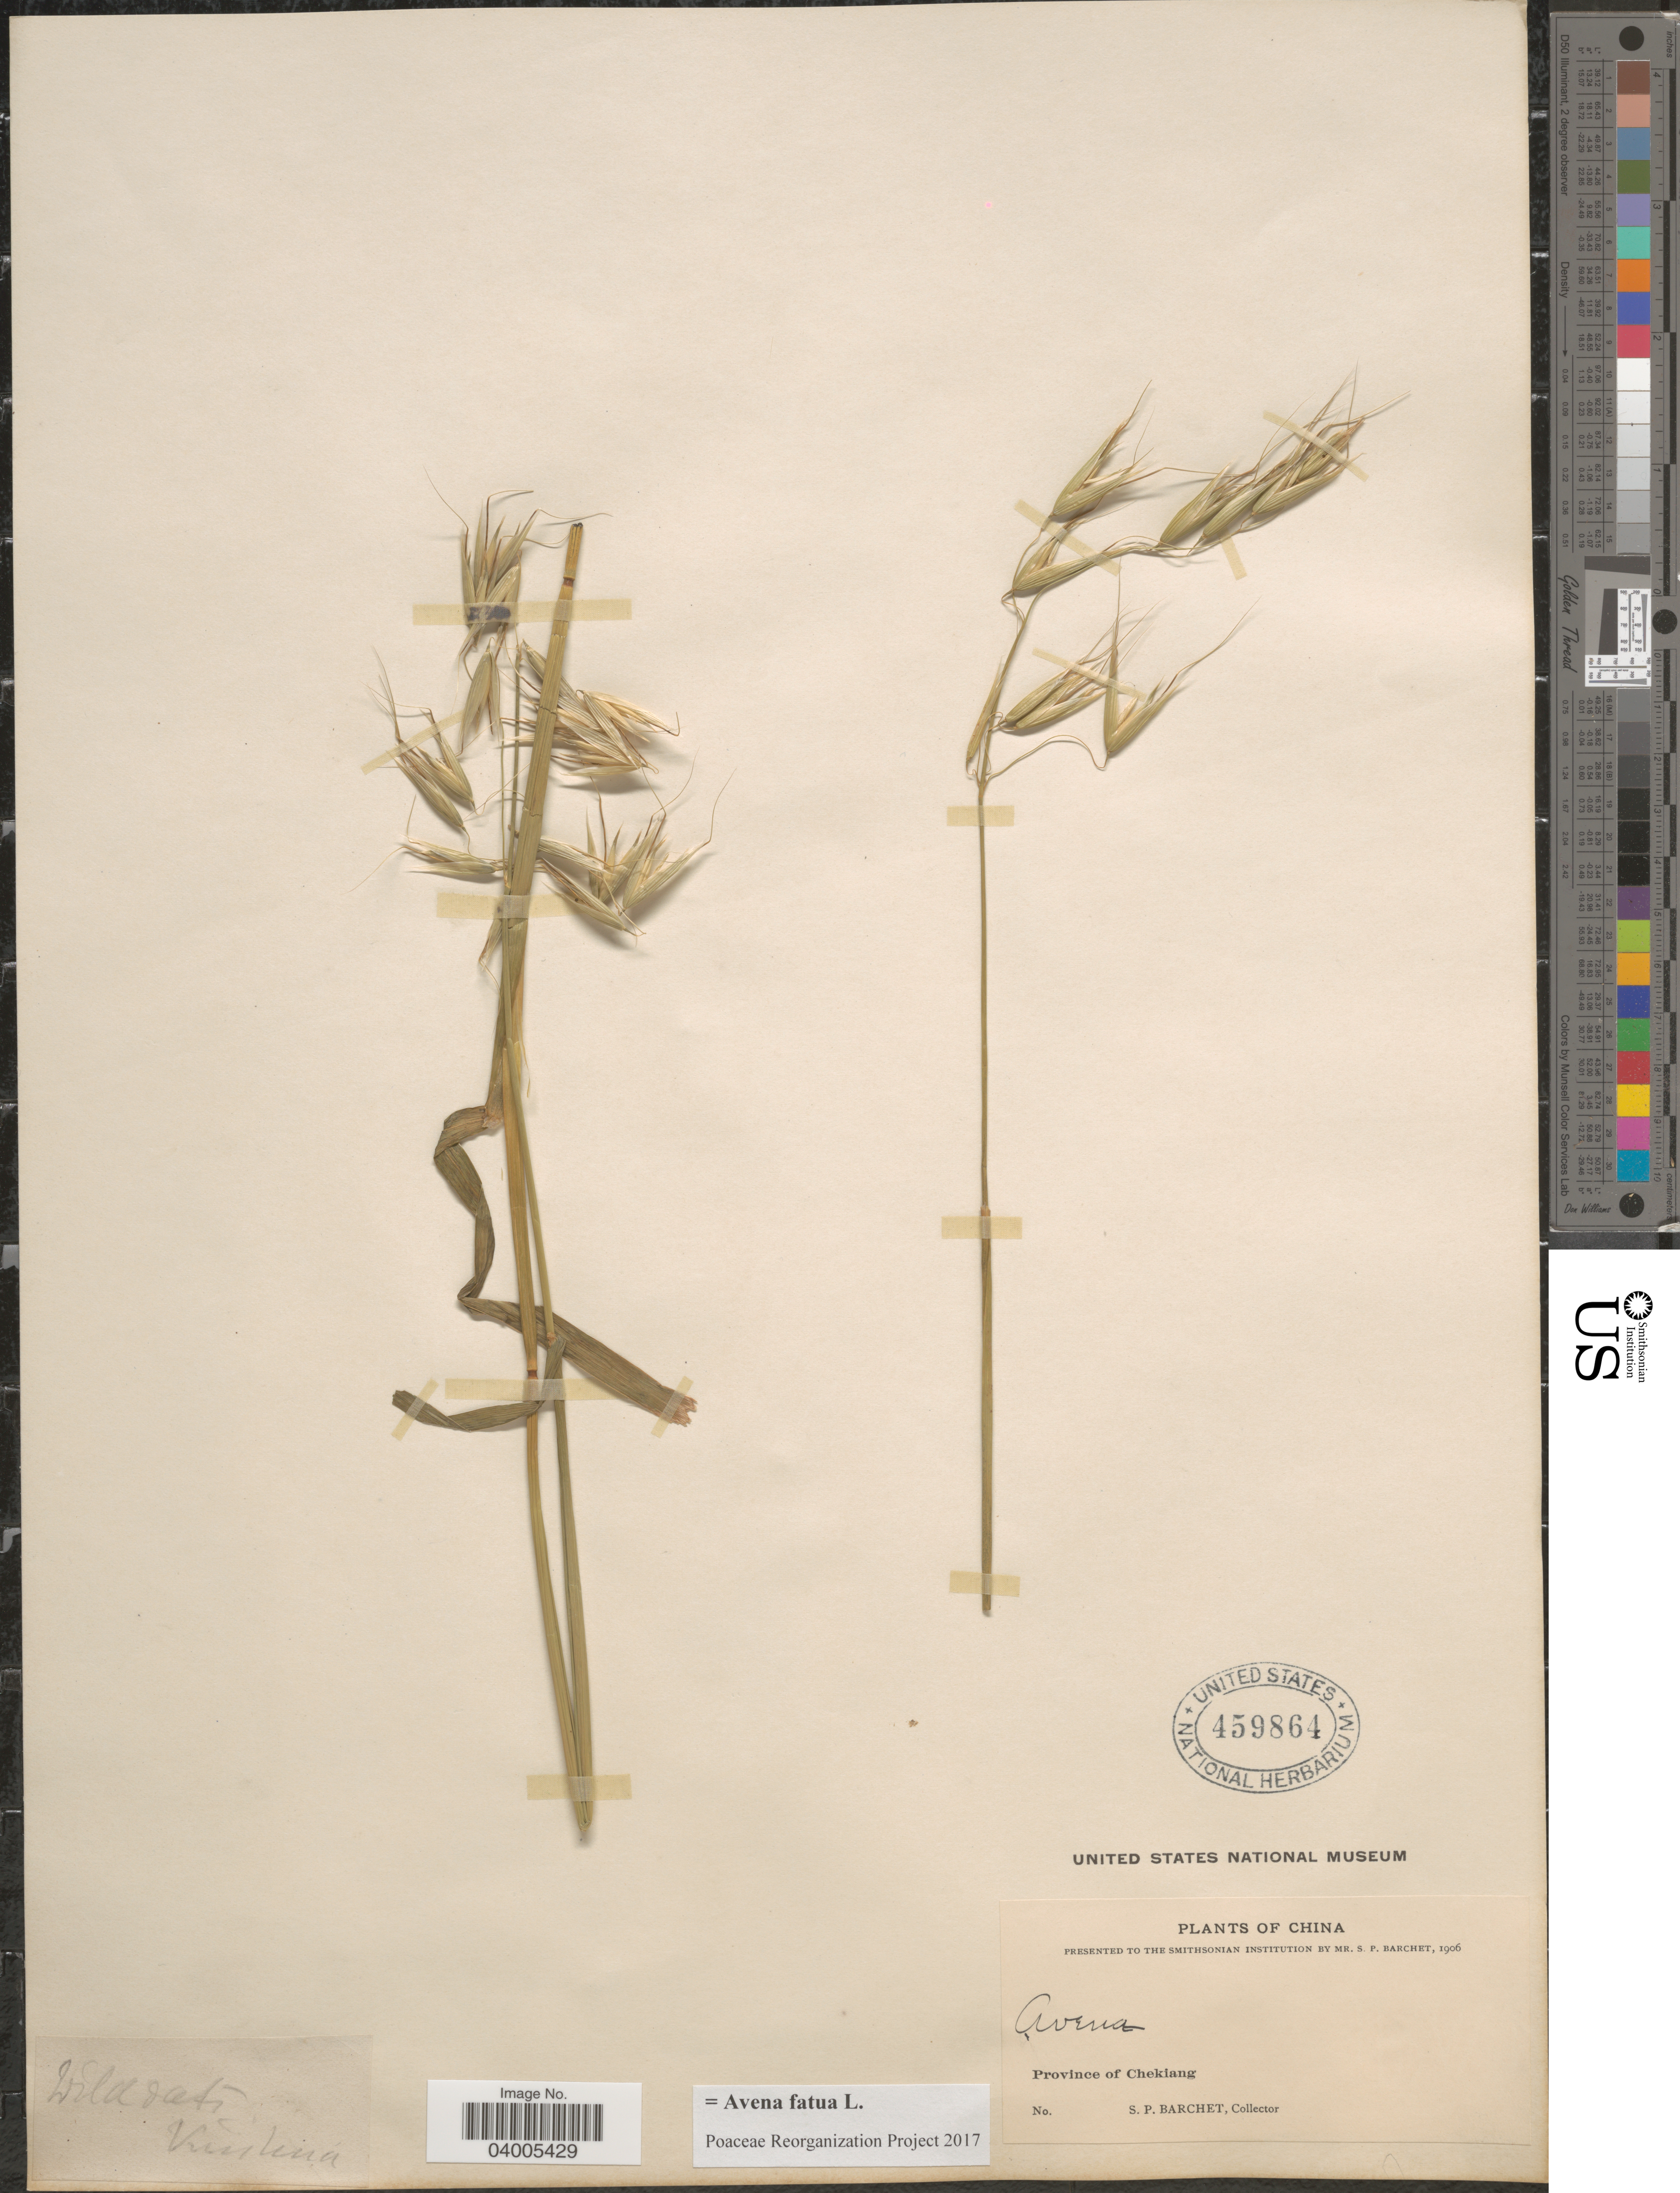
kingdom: Plantae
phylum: Tracheophyta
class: Liliopsida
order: Poales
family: Poaceae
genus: Avena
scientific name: Avena fatua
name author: L.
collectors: S. P. Barchet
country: China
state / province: Zhejiang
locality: Province of Chekiang.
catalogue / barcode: US 459864